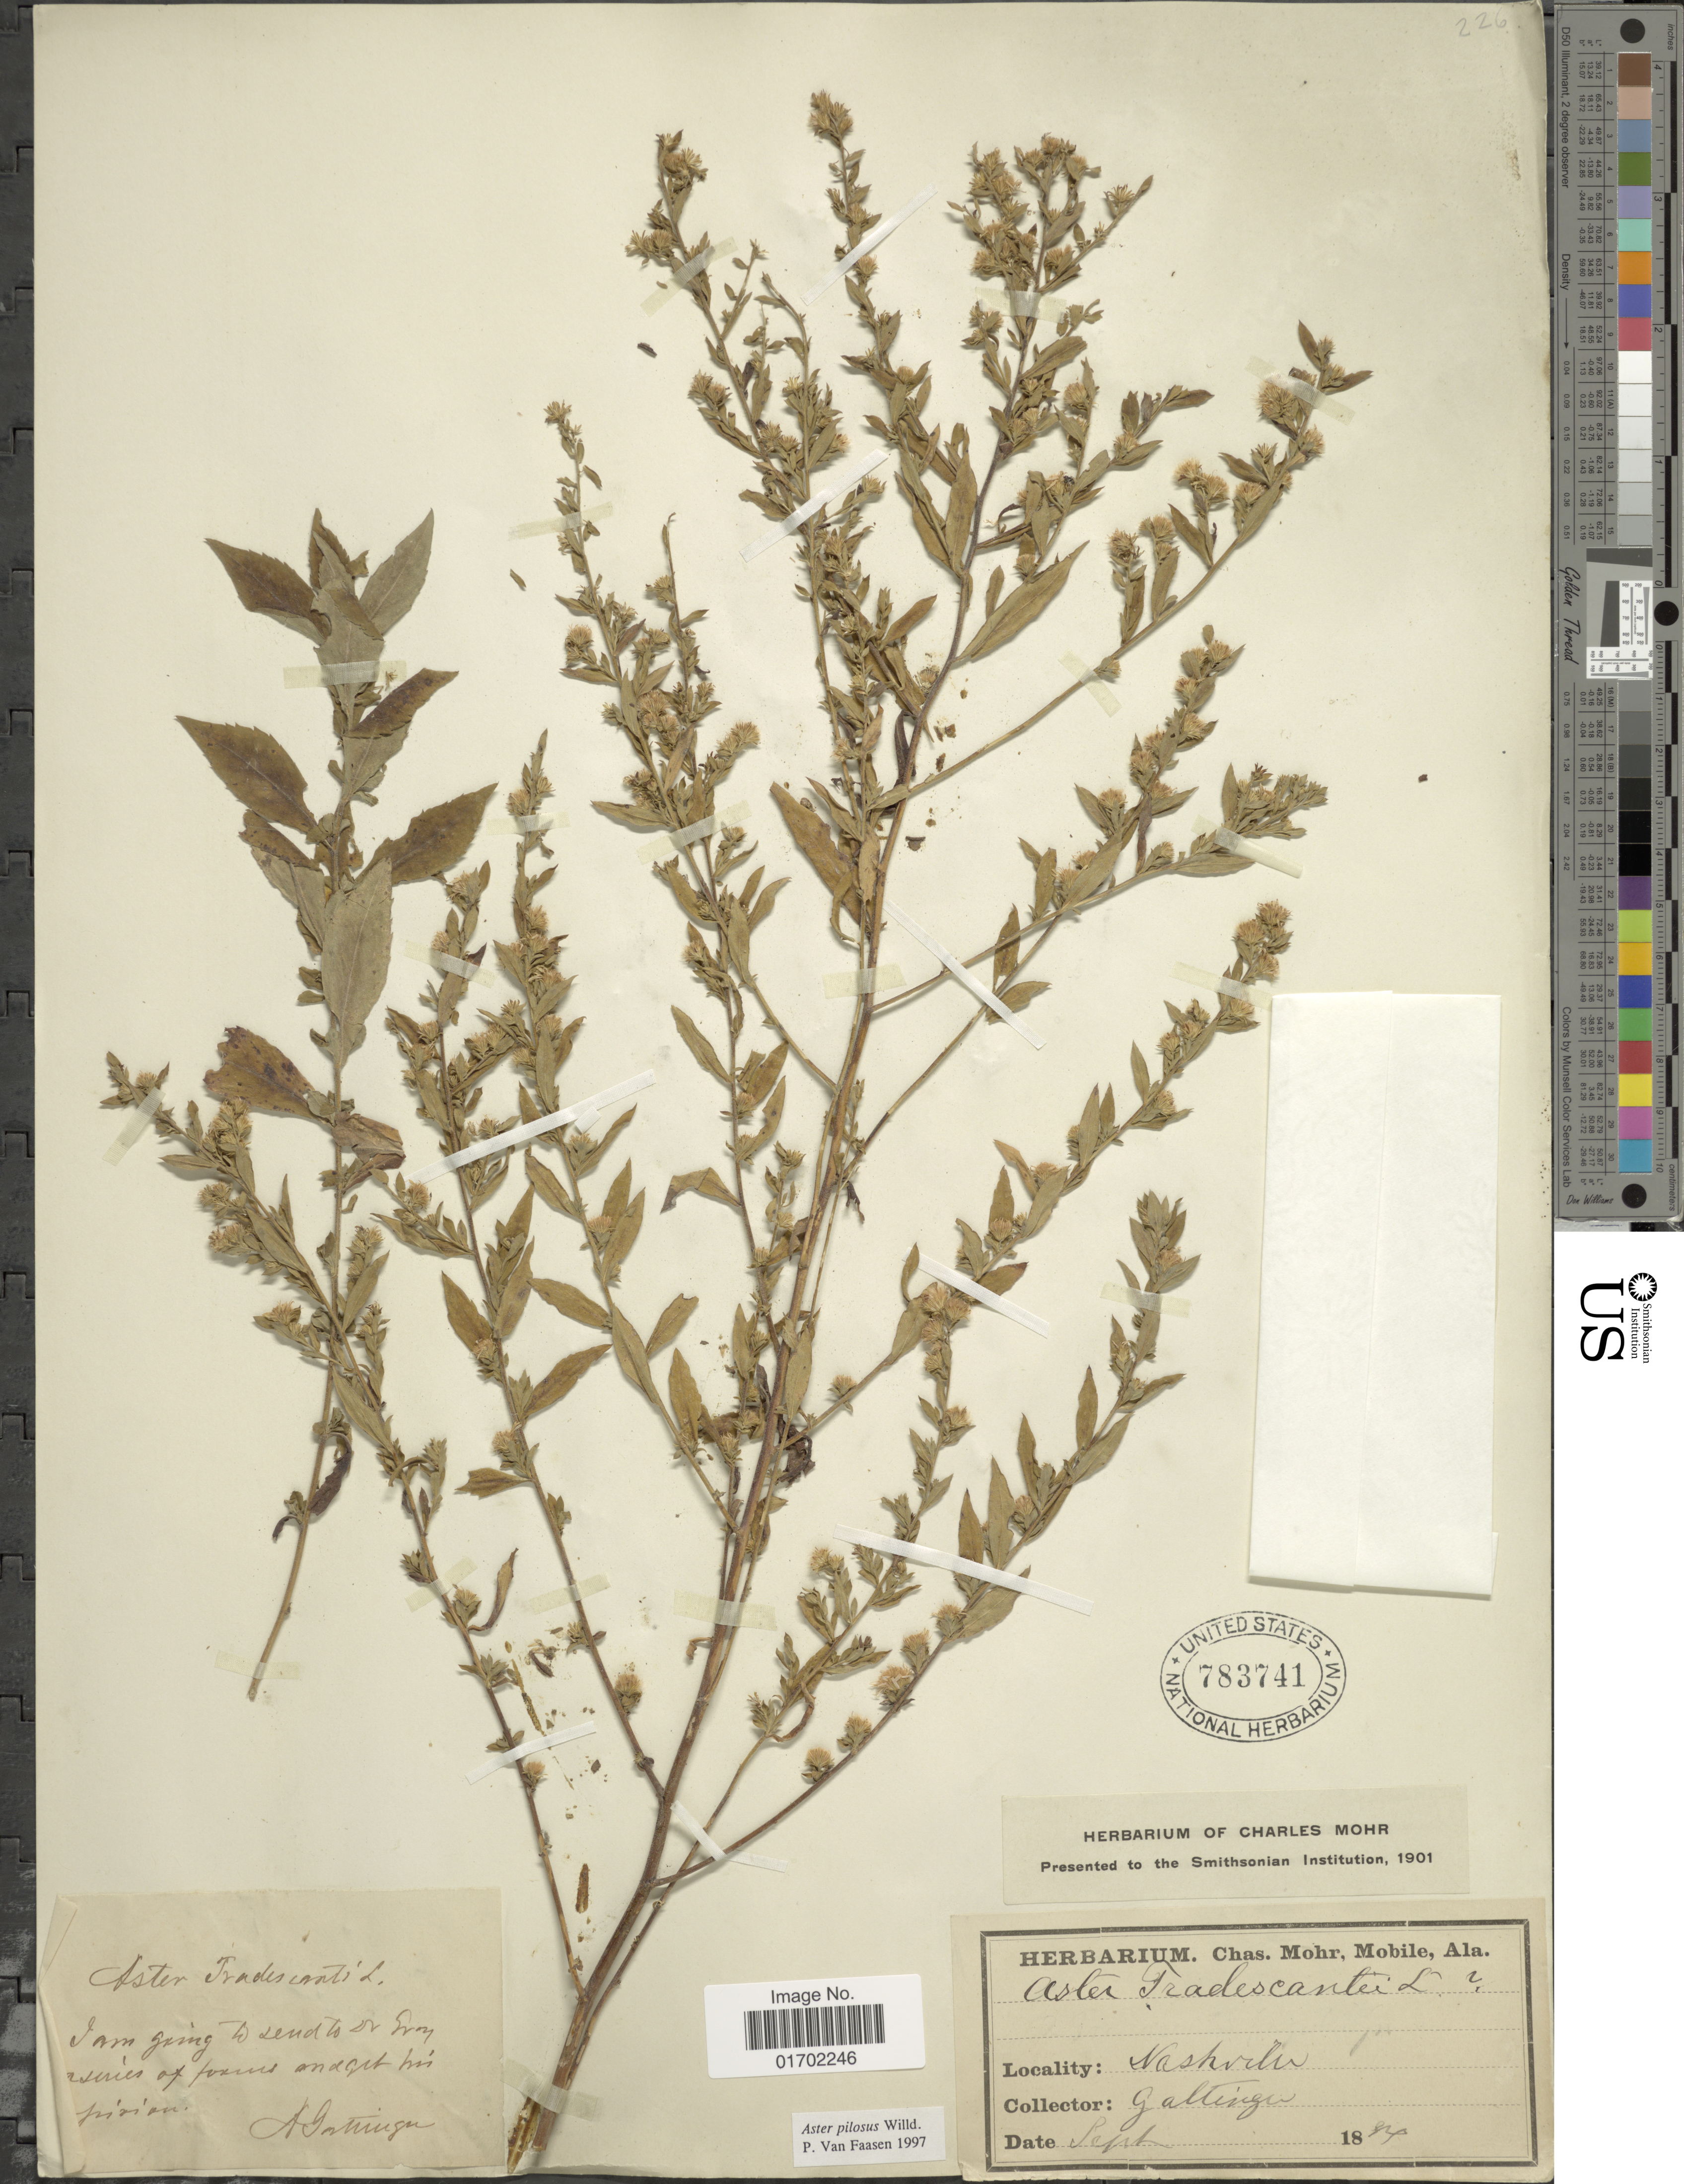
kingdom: Plantae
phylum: Tracheophyta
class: Magnoliopsida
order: Asterales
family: Asteraceae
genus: Symphyotrichum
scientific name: Symphyotrichum pilosum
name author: (Willd.) G.L. Nesom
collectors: A. Gattinger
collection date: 1894-09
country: United States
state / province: Tennessee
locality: Nashville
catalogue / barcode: US 783741